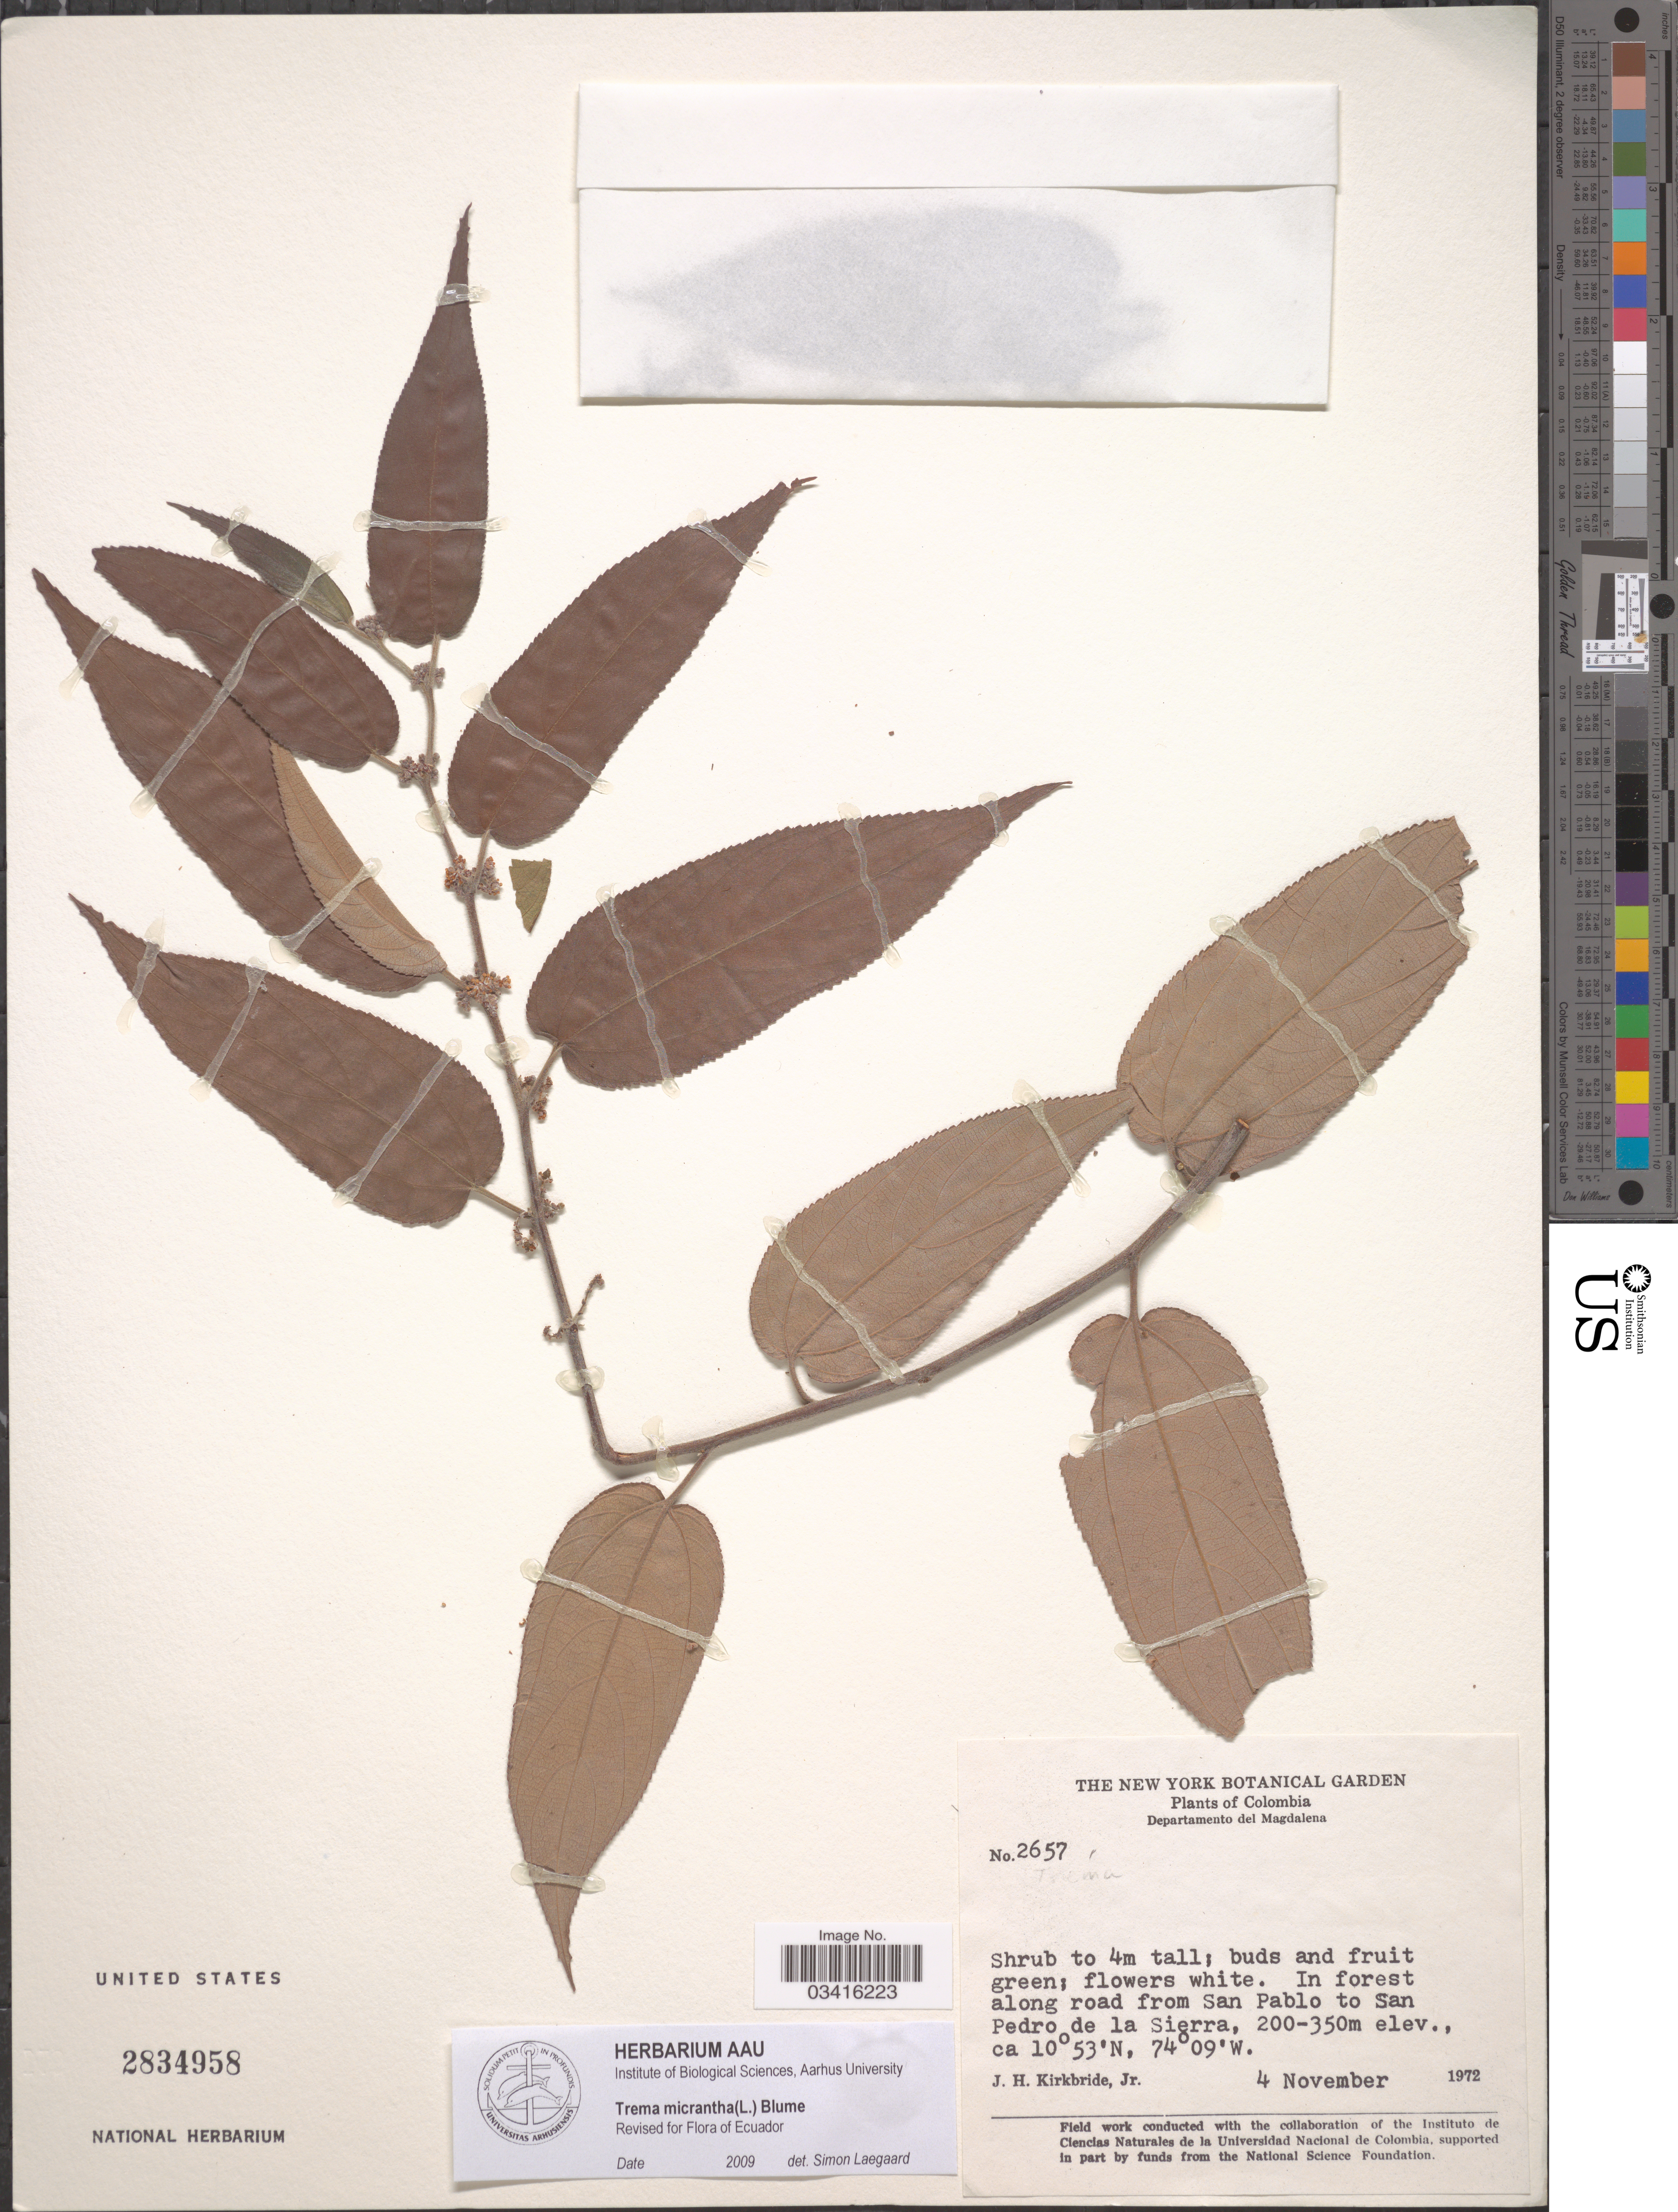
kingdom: Plantae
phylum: Tracheophyta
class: Magnoliopsida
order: Rosales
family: Cannabaceae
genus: Trema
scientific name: Trema micranthum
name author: (L.) Blume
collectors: J. H. Kirkbride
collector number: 2657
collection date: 1972-11-04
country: Colombia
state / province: Magdalena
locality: Departamento del Magdalena. In forest along road from San Pablo to San Pedro de la Sierra.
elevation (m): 200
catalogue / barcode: US 2834958